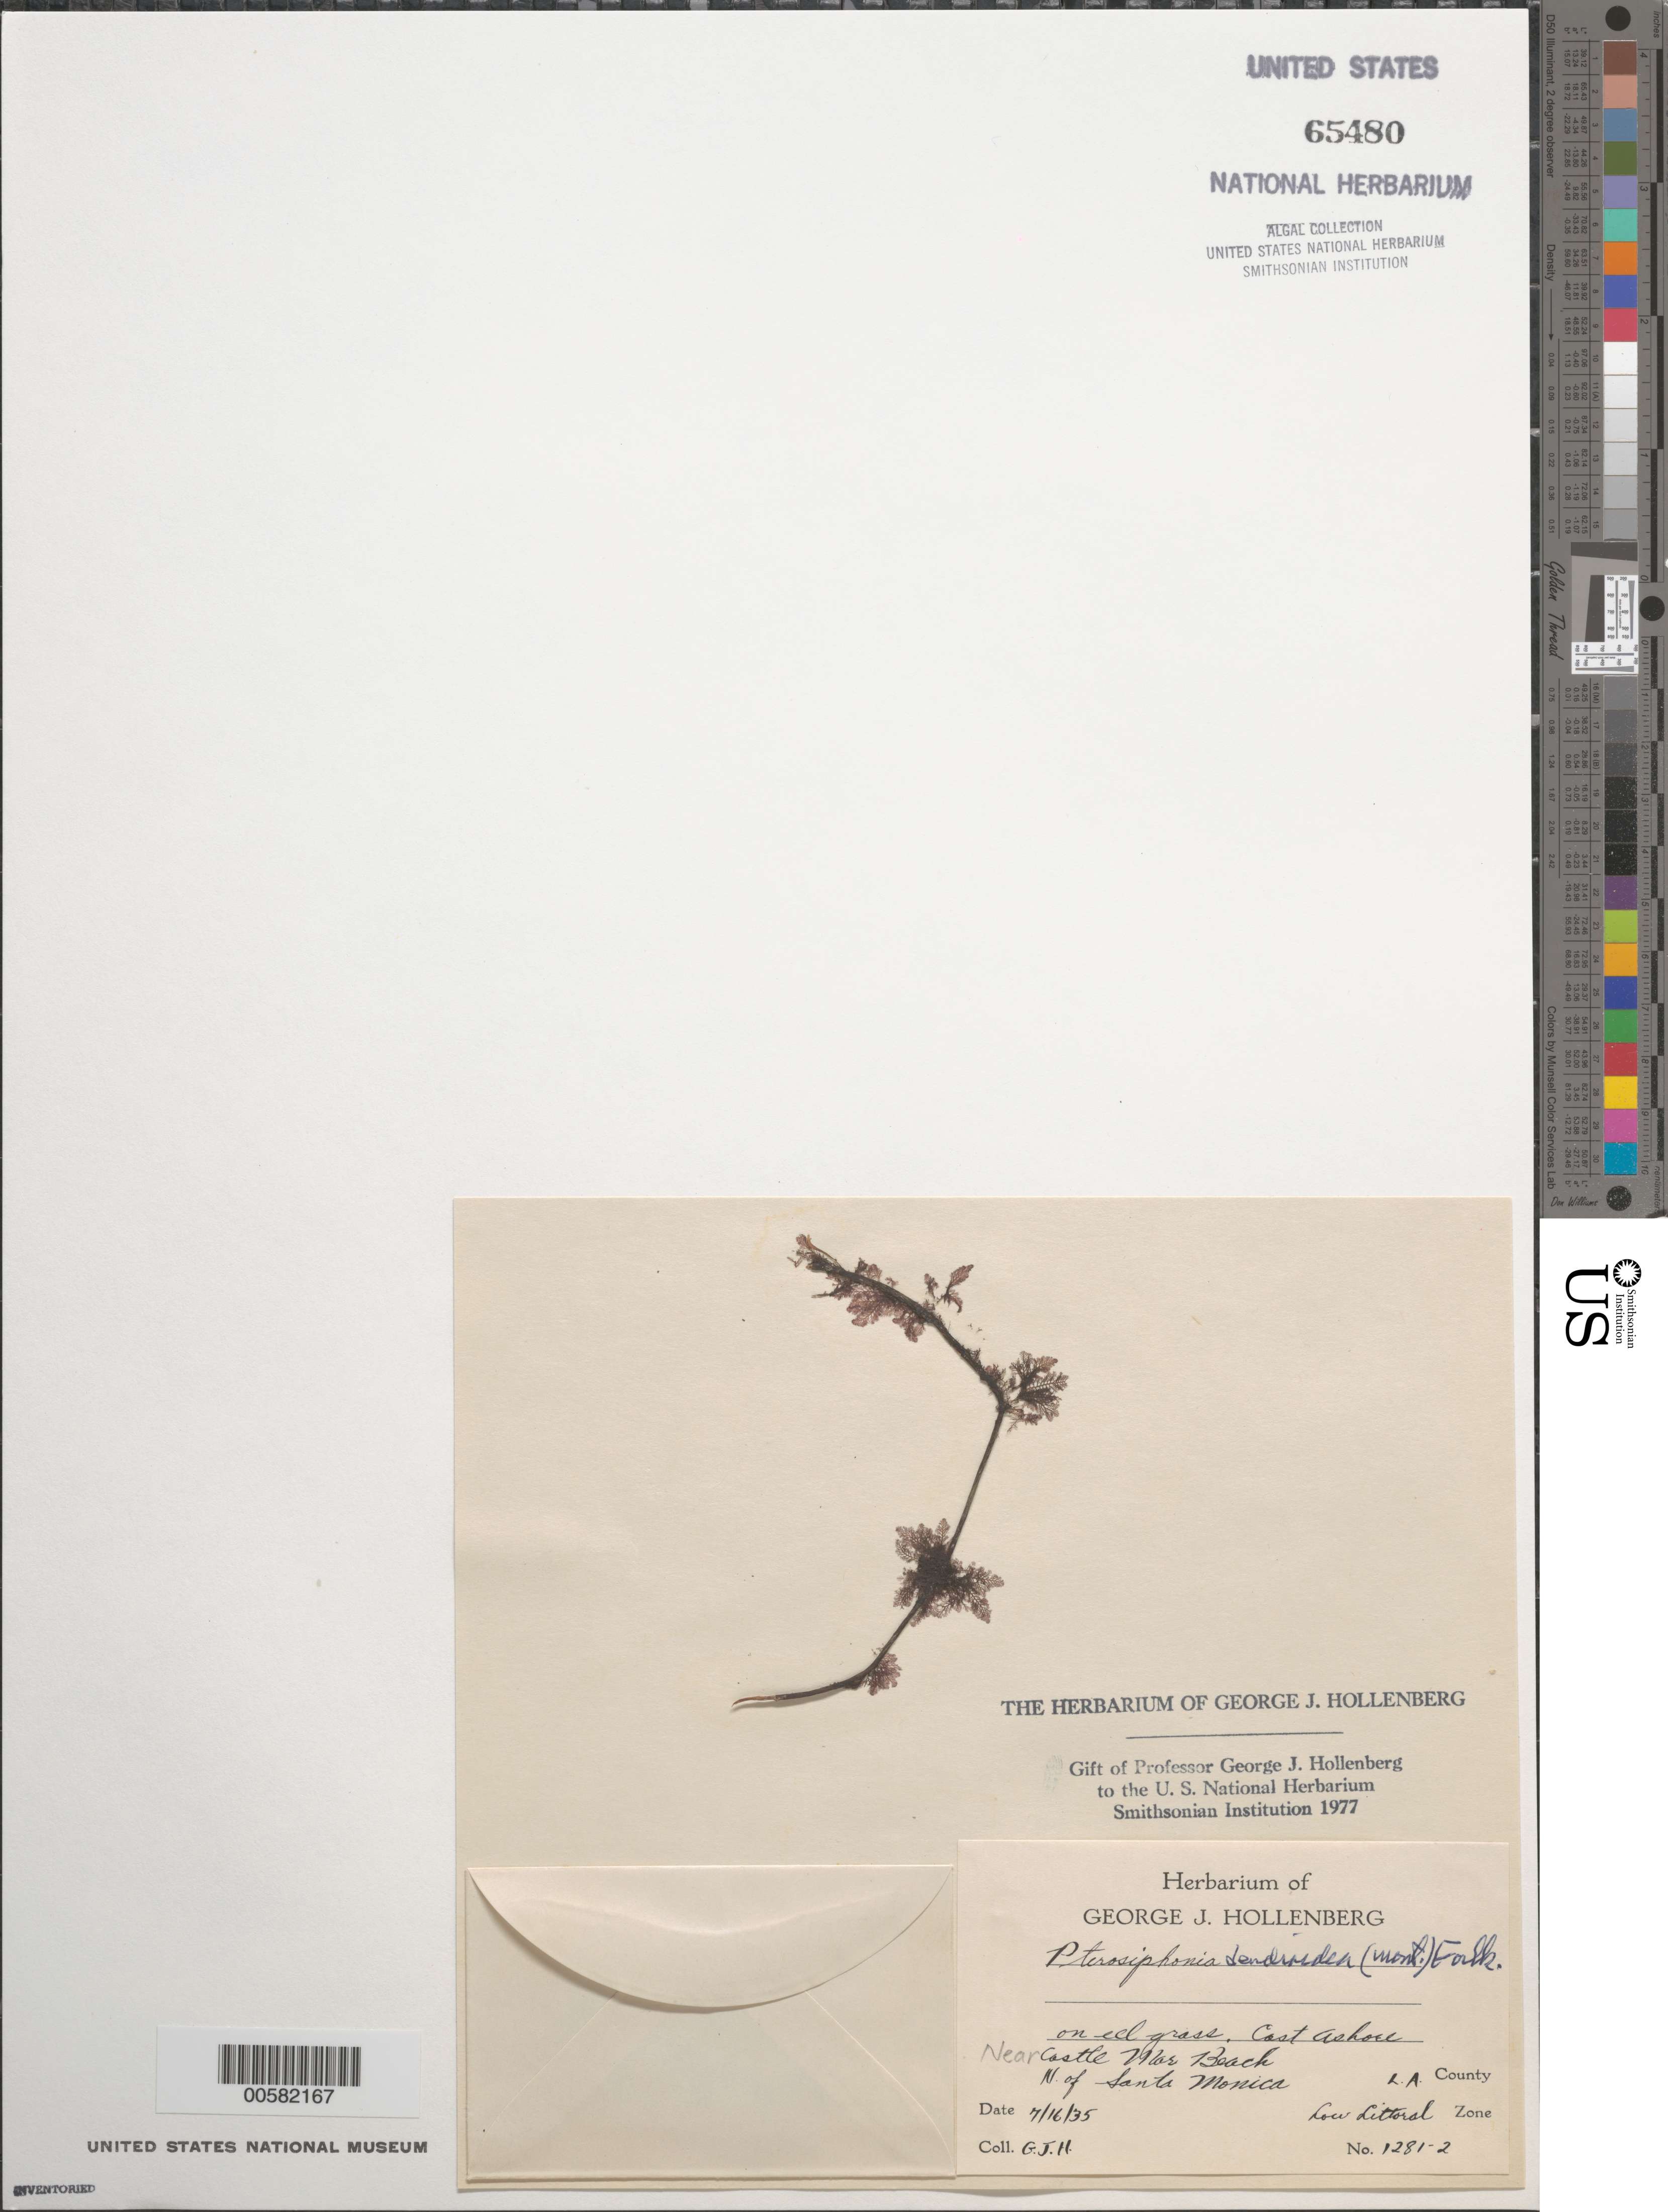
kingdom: Plantae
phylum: Rhodophyta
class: Florideophyceae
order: Ceramiales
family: Rhodomelaceae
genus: Symphyocladiella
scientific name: Symphyocladiella dendroidea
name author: (Montagne) Bustamante et al.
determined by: Algae name updating Project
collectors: G. Hollenberg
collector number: GJH 1281-2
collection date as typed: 16 Jul 1935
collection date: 1935-07-16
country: United States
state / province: California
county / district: Los Angeles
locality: Near Castle Mar Beach, north of Santa Monica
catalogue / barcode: US 65480